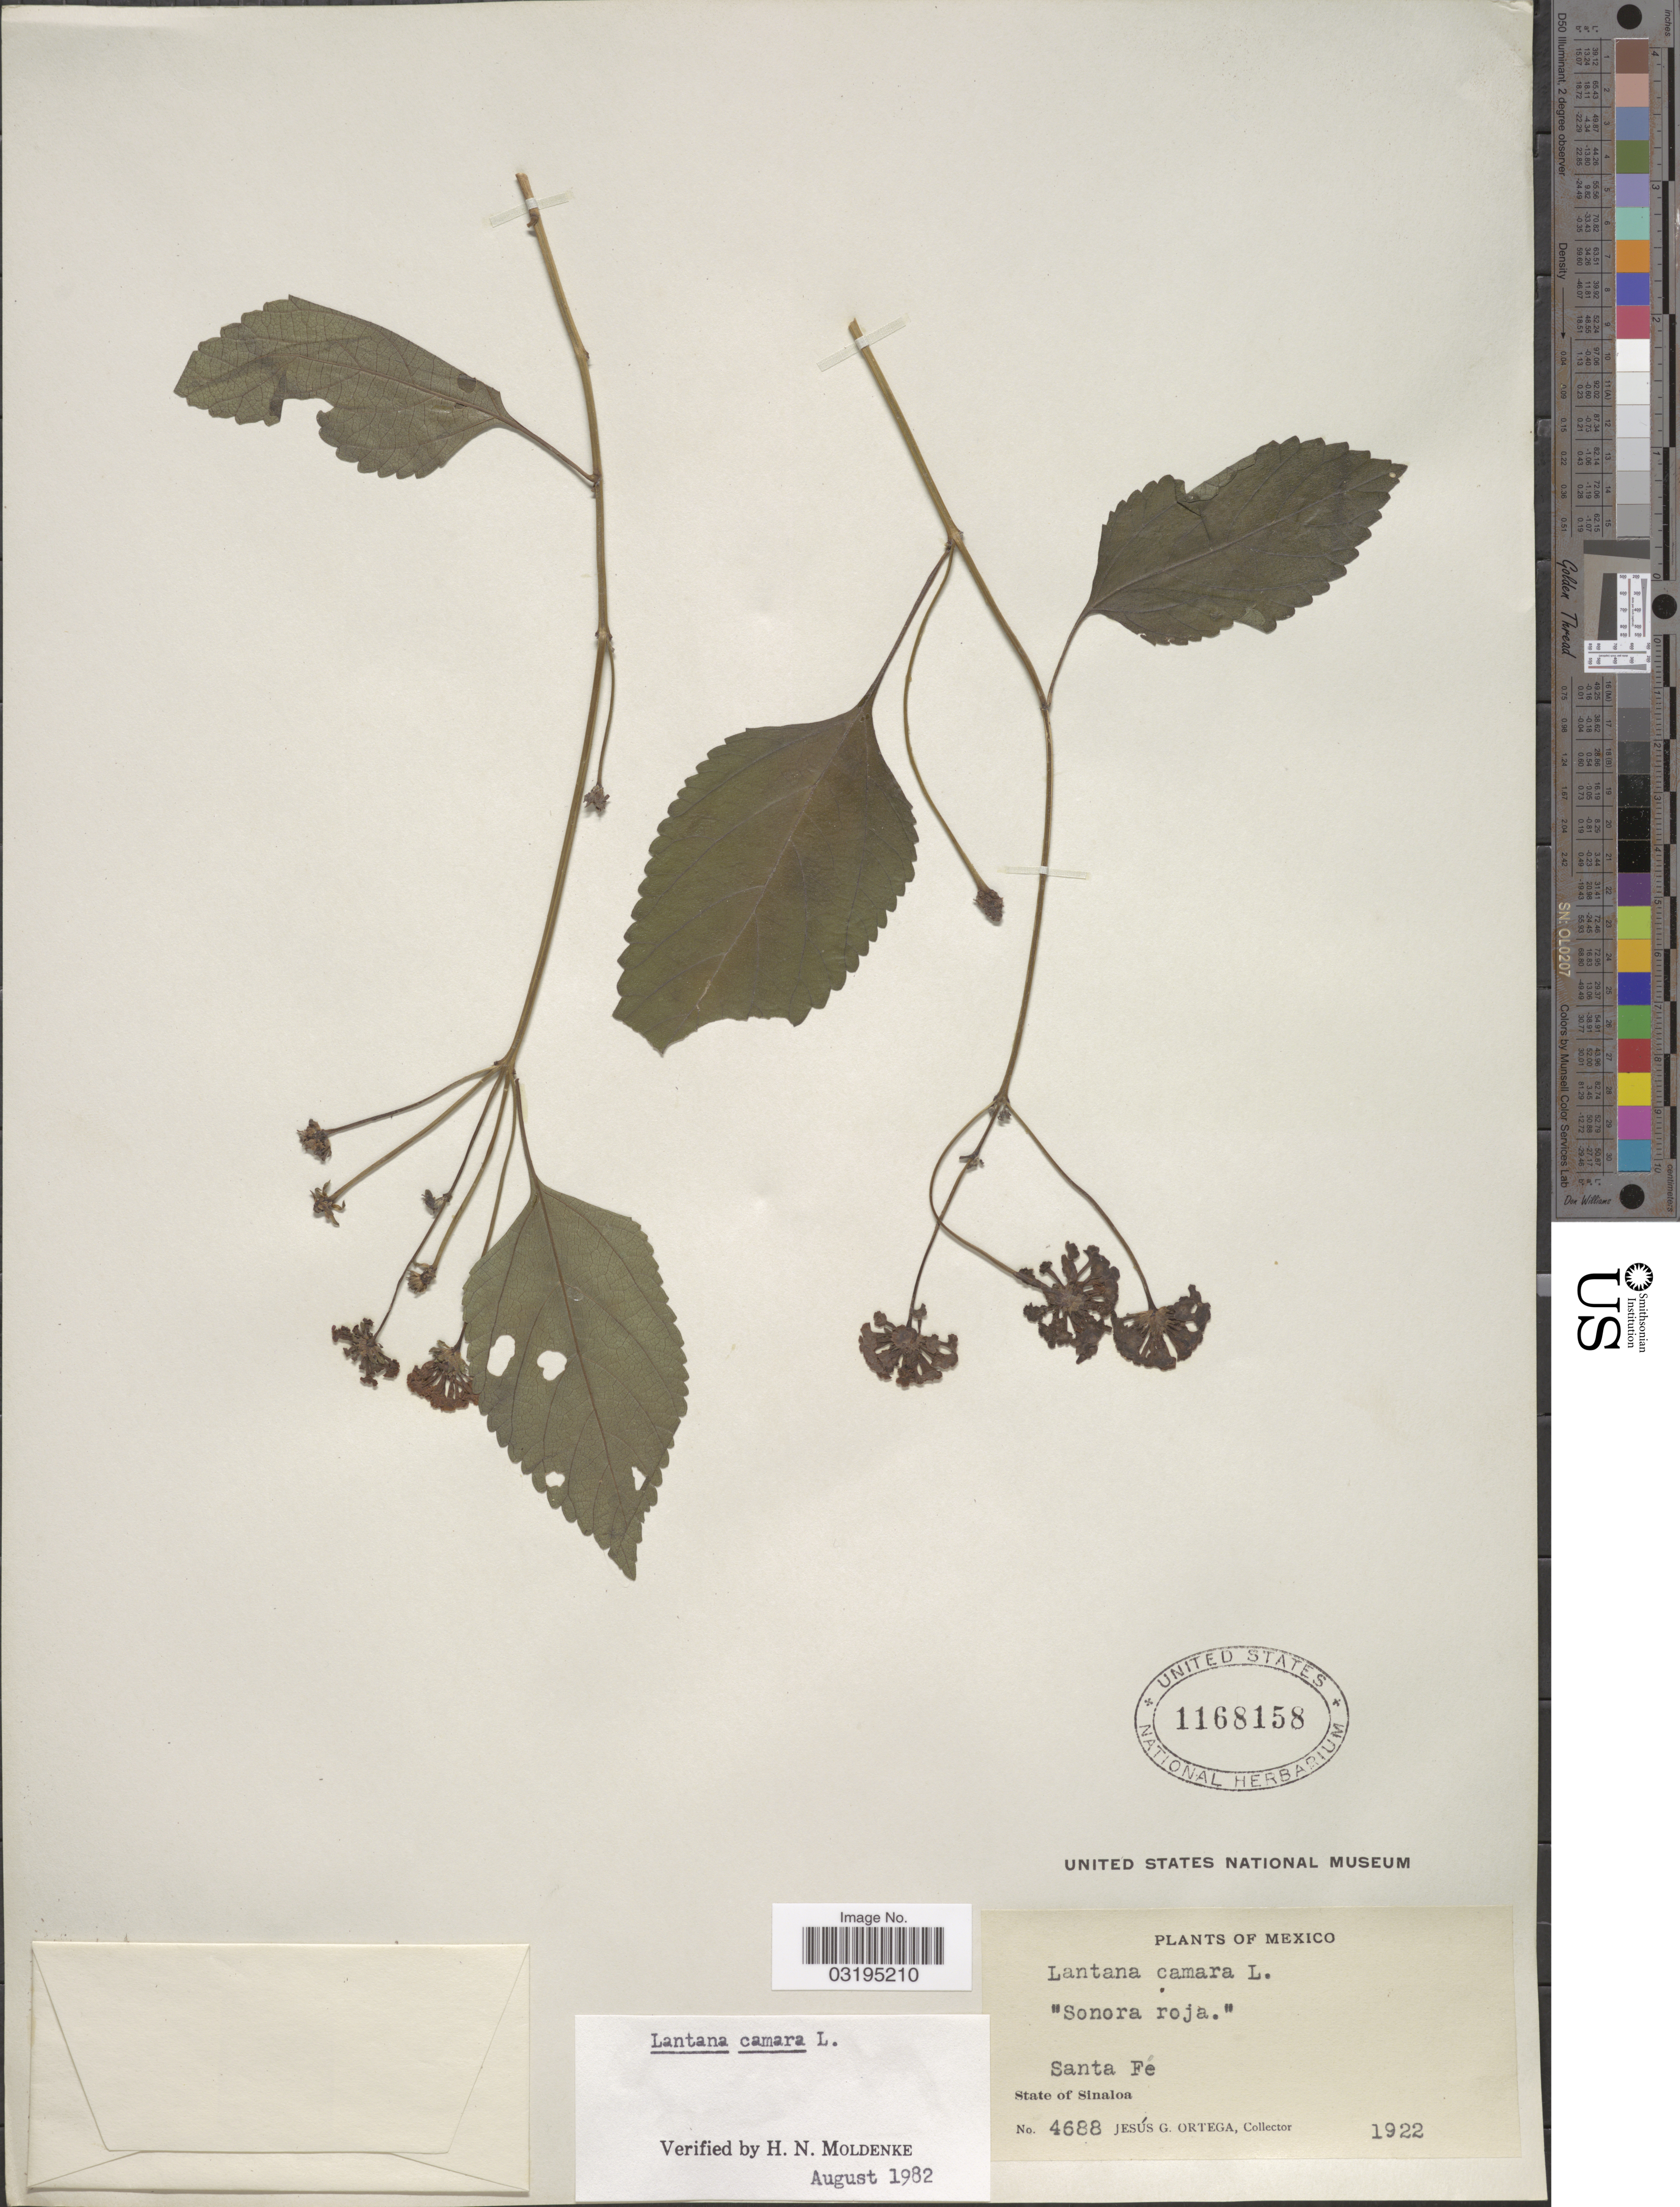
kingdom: Plantae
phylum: Tracheophyta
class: Magnoliopsida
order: Lamiales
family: Verbenaceae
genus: Lantana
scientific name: Lantana camara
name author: L.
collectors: J. Ortega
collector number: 4688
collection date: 1922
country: Mexico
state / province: Sinaloa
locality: Santa Fé.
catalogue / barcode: US 1168158